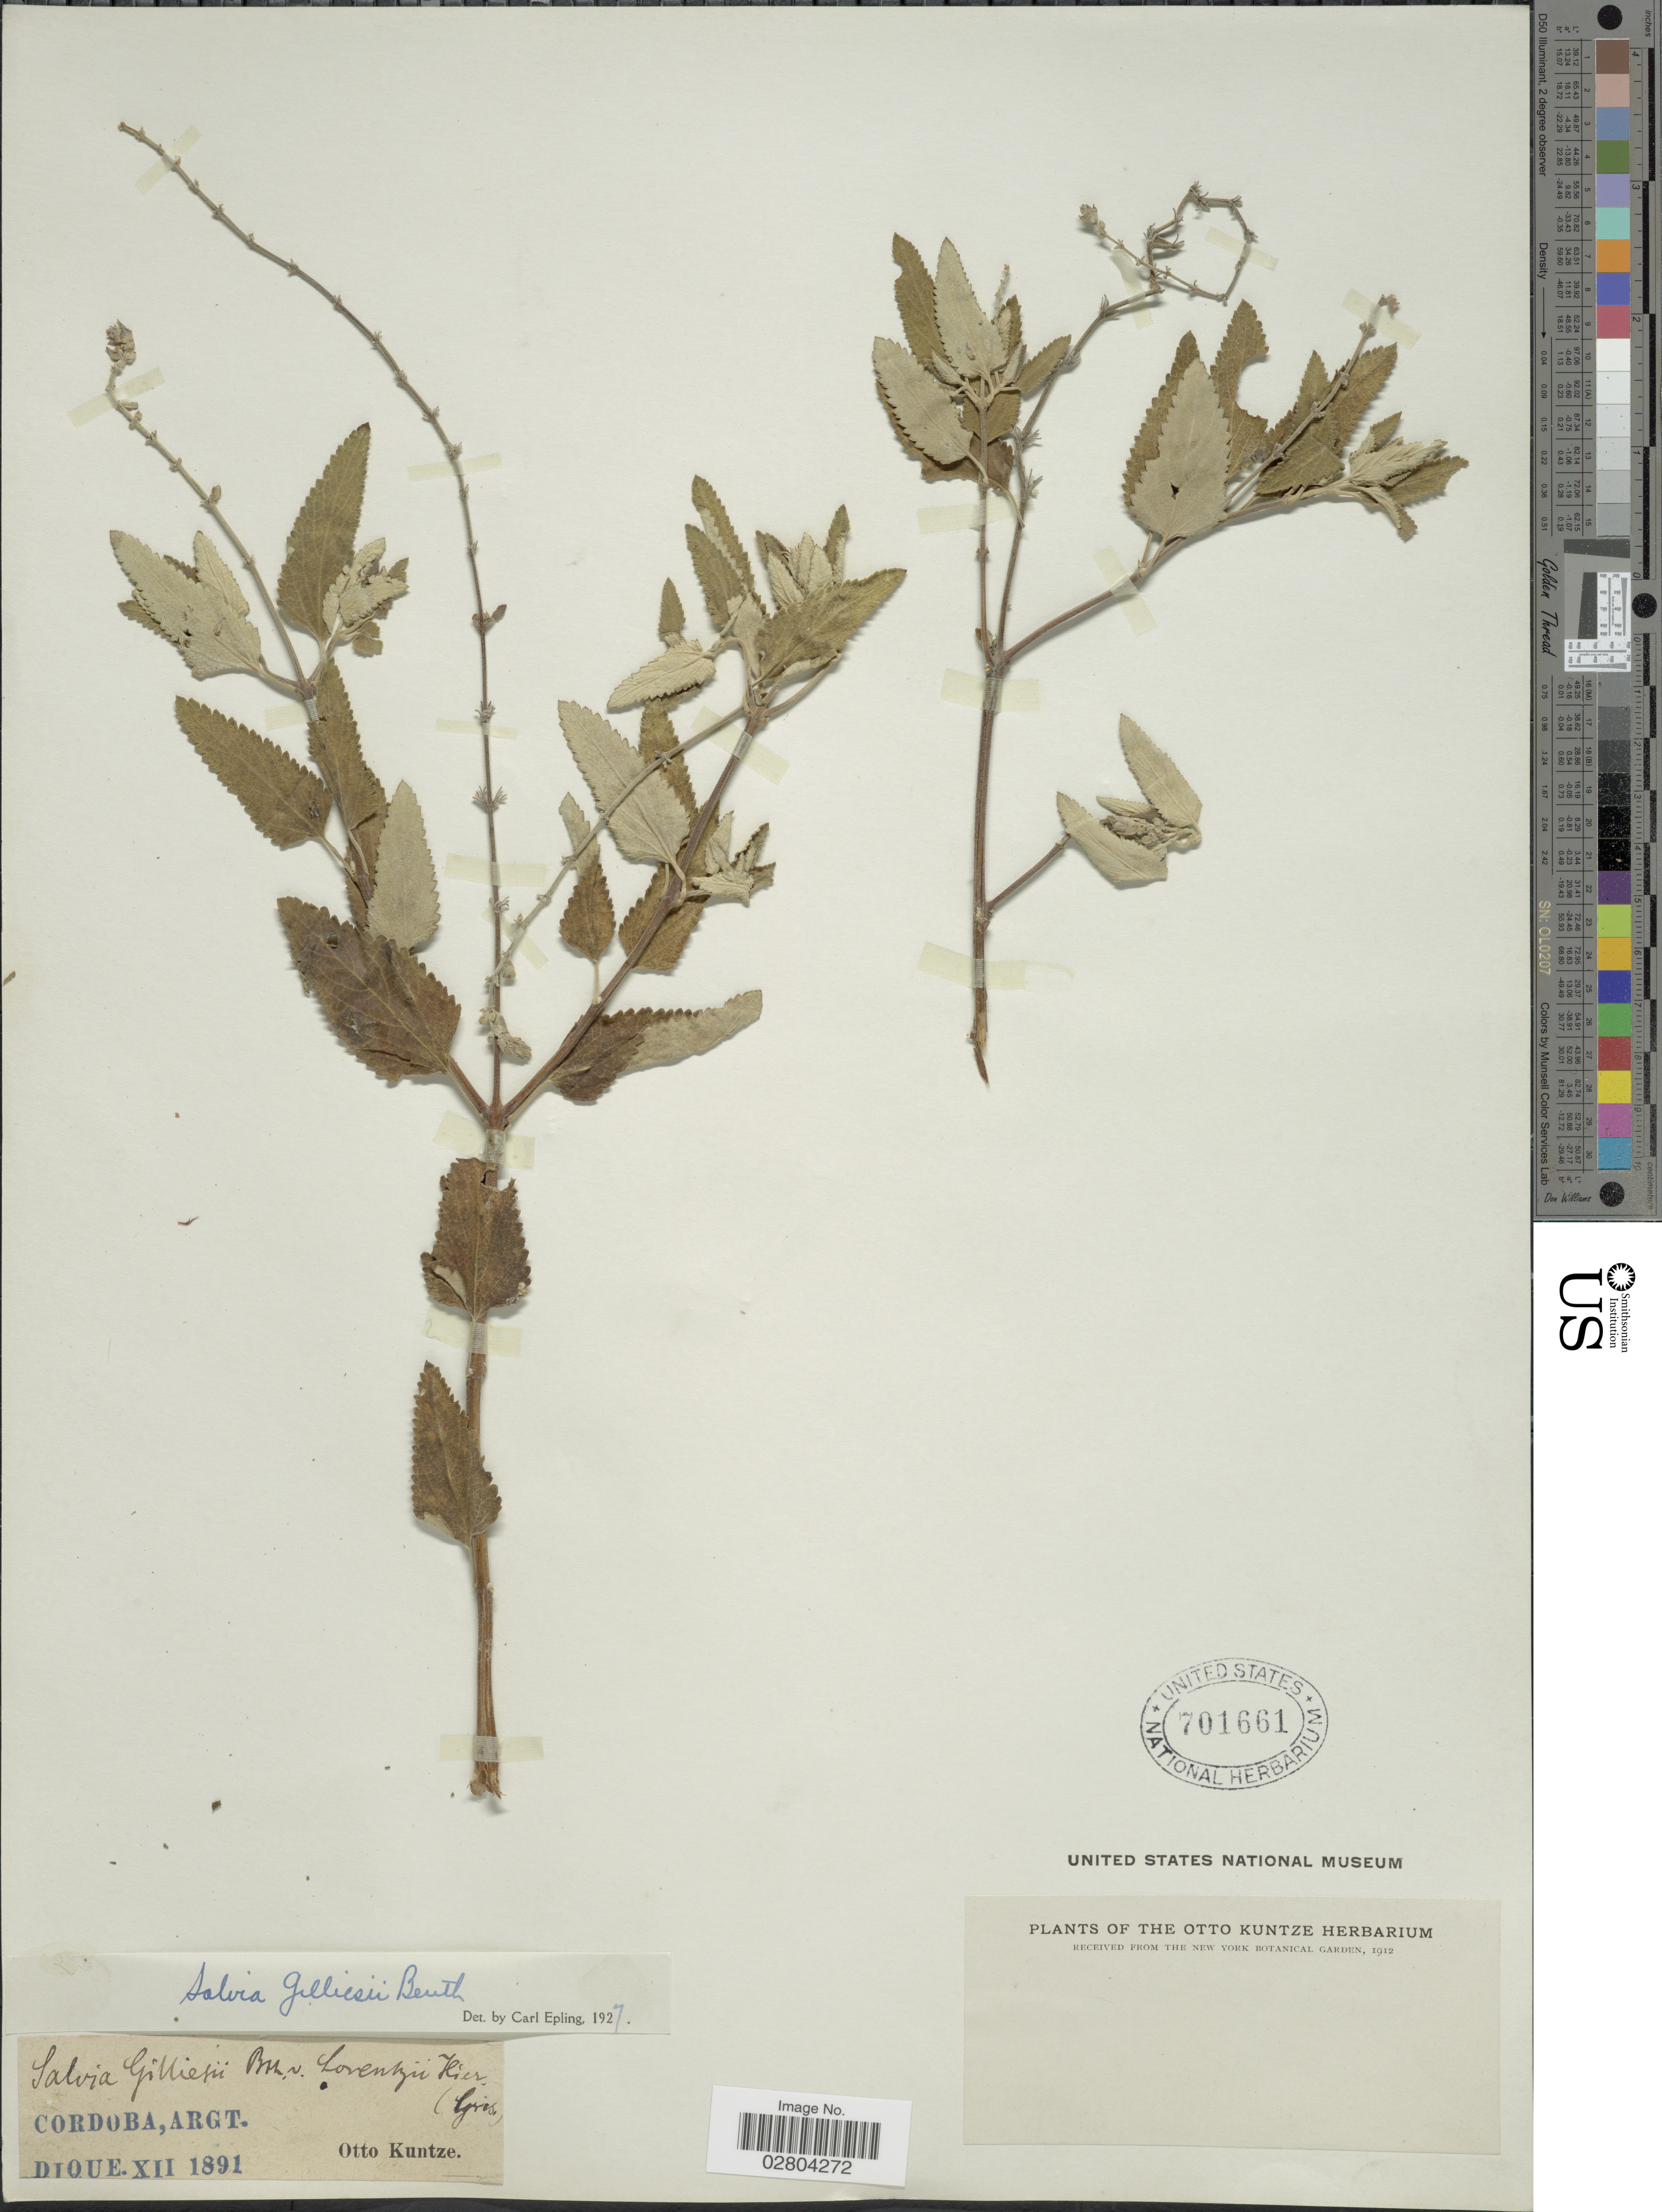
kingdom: Plantae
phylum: Tracheophyta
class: Magnoliopsida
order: Lamiales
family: Lamiaceae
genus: Salvia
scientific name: Salvia cuspidata subsp. gilliesii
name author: (Benth.) J.R.I. Wood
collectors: C.E.O. Kuntze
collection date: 1891-12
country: Argentina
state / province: Cordoba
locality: Dique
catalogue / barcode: US 701661